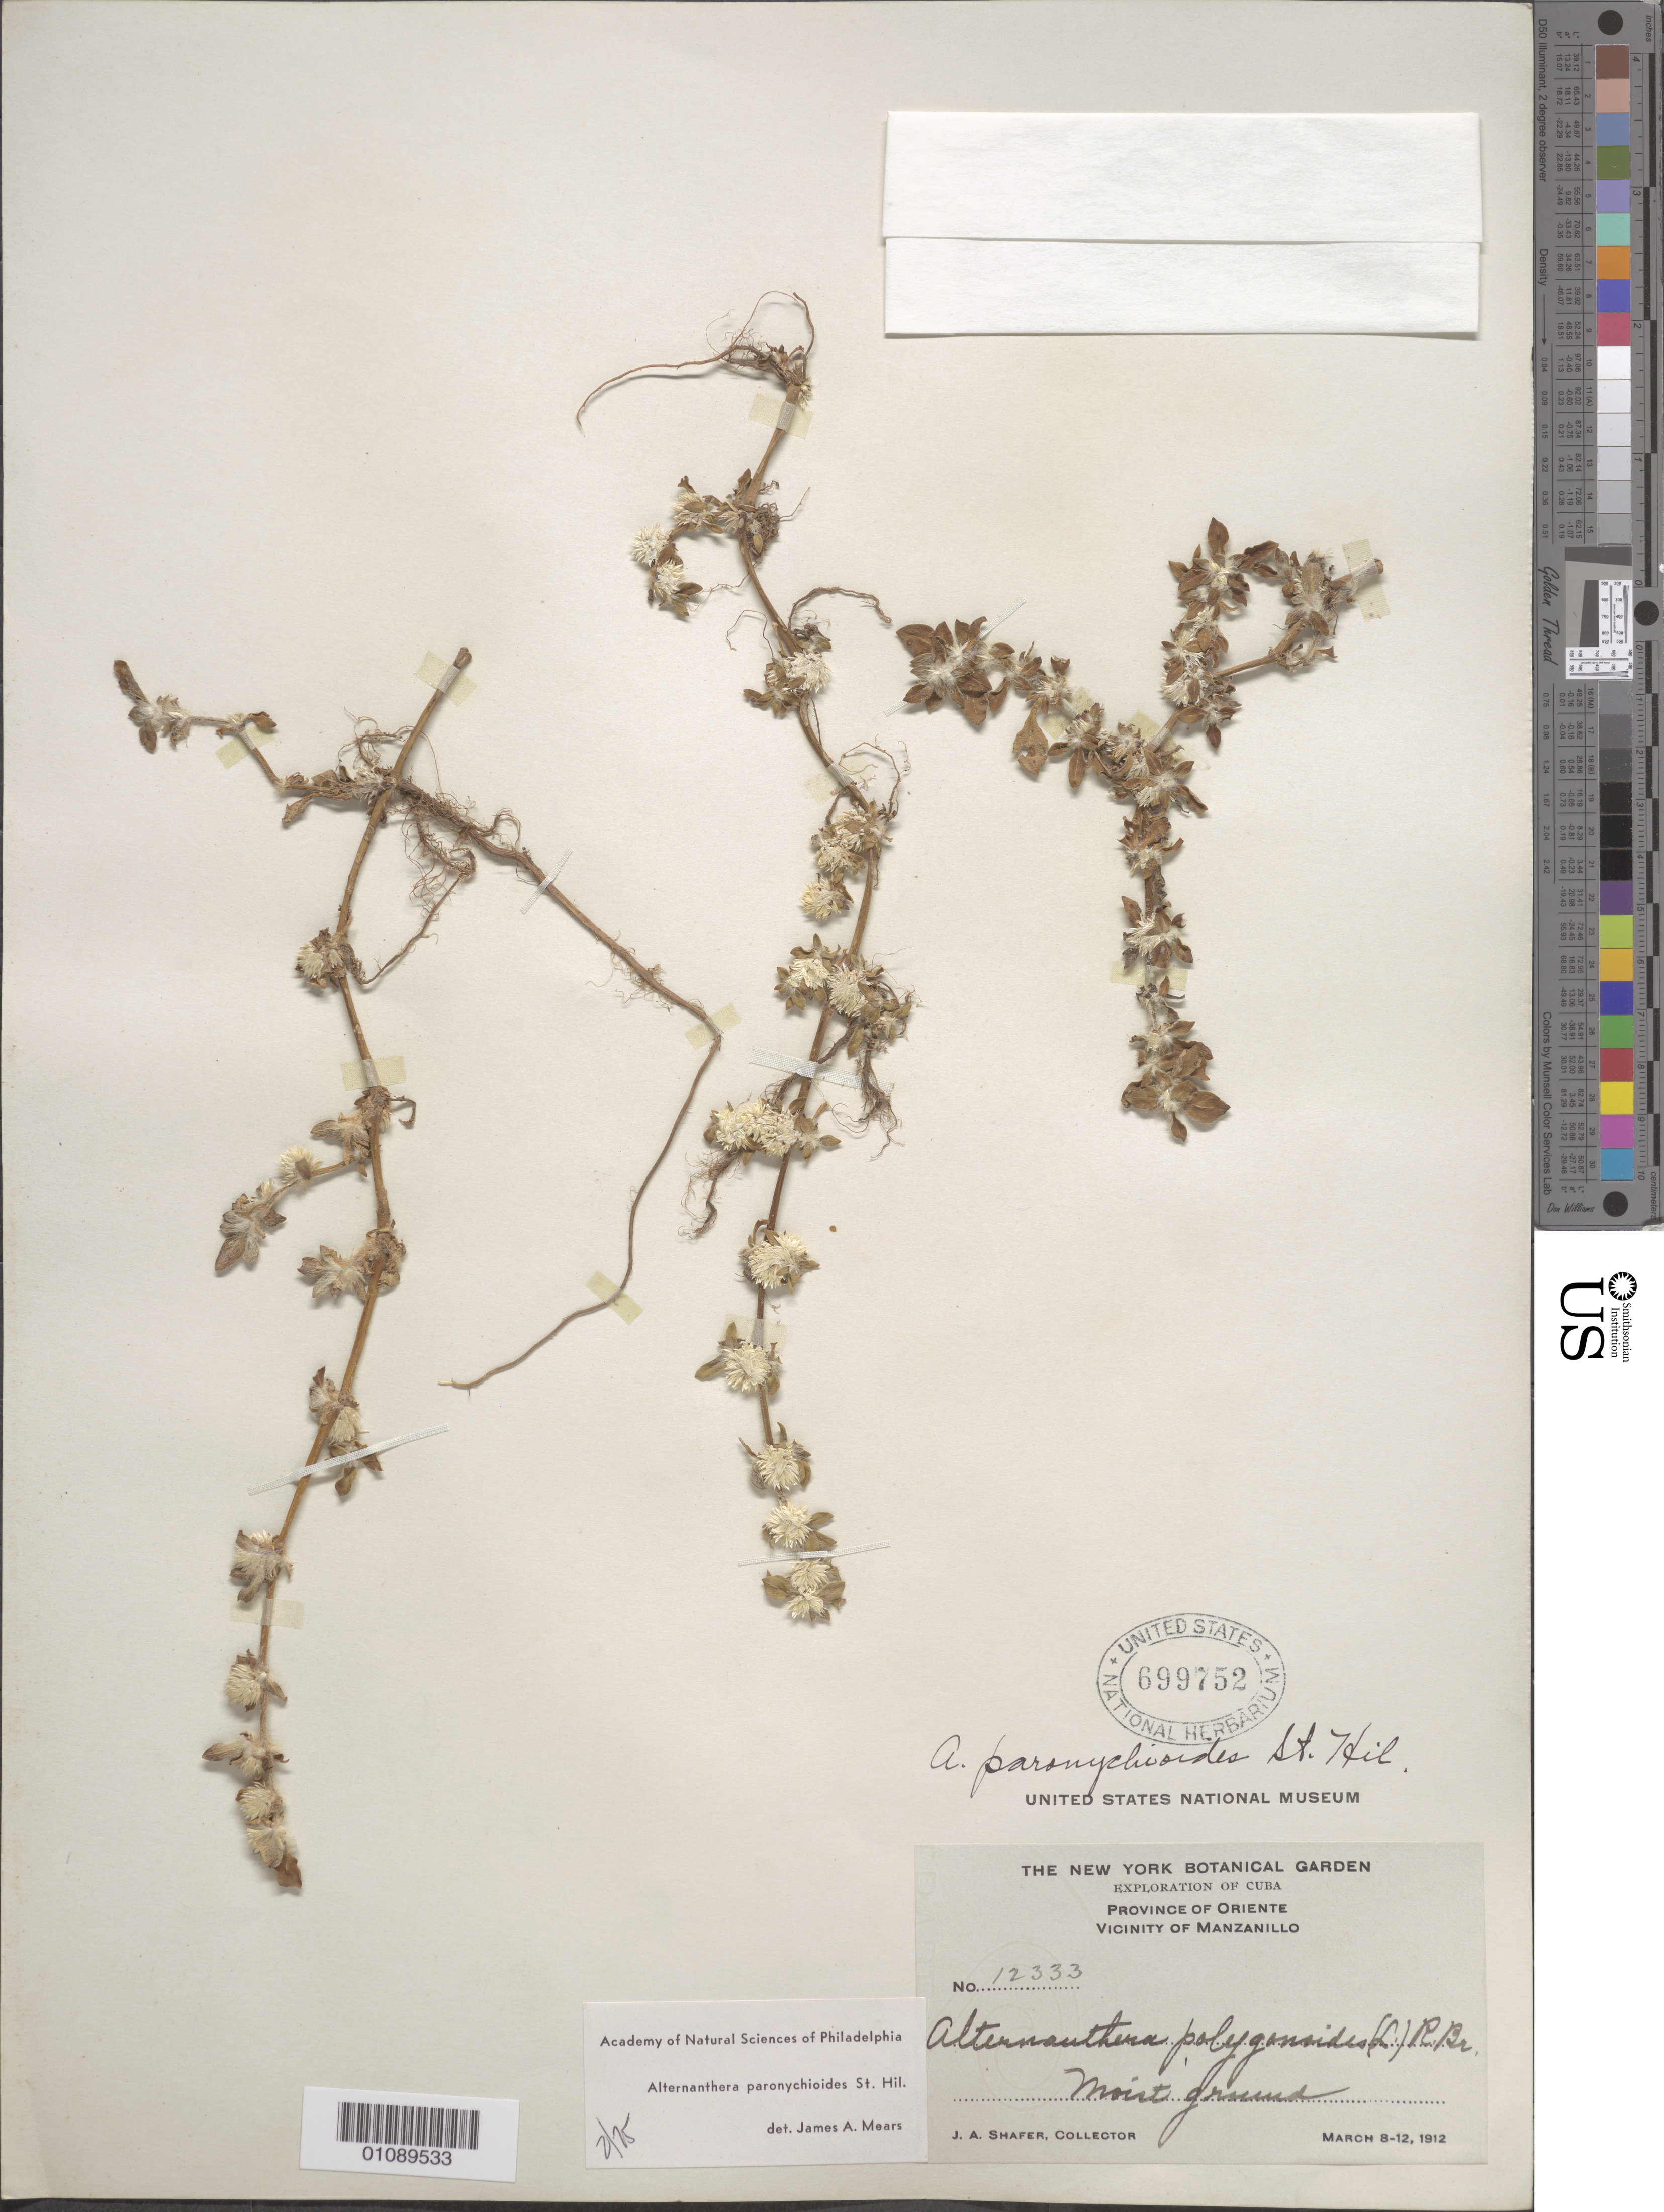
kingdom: Plantae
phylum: Tracheophyta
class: Magnoliopsida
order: Caryophyllales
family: Amaranthaceae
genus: Alternanthera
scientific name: Alternanthera paronychioides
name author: A. St.-Hil.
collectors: J. A. Shafer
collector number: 12333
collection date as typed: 08 Mar 1912 to 12 Mar 1912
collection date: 1912-03-08/1912-03-12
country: Cuba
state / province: Granma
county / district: Manzanillo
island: Cuba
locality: Vicinity of Manzanillo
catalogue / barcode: US 699752